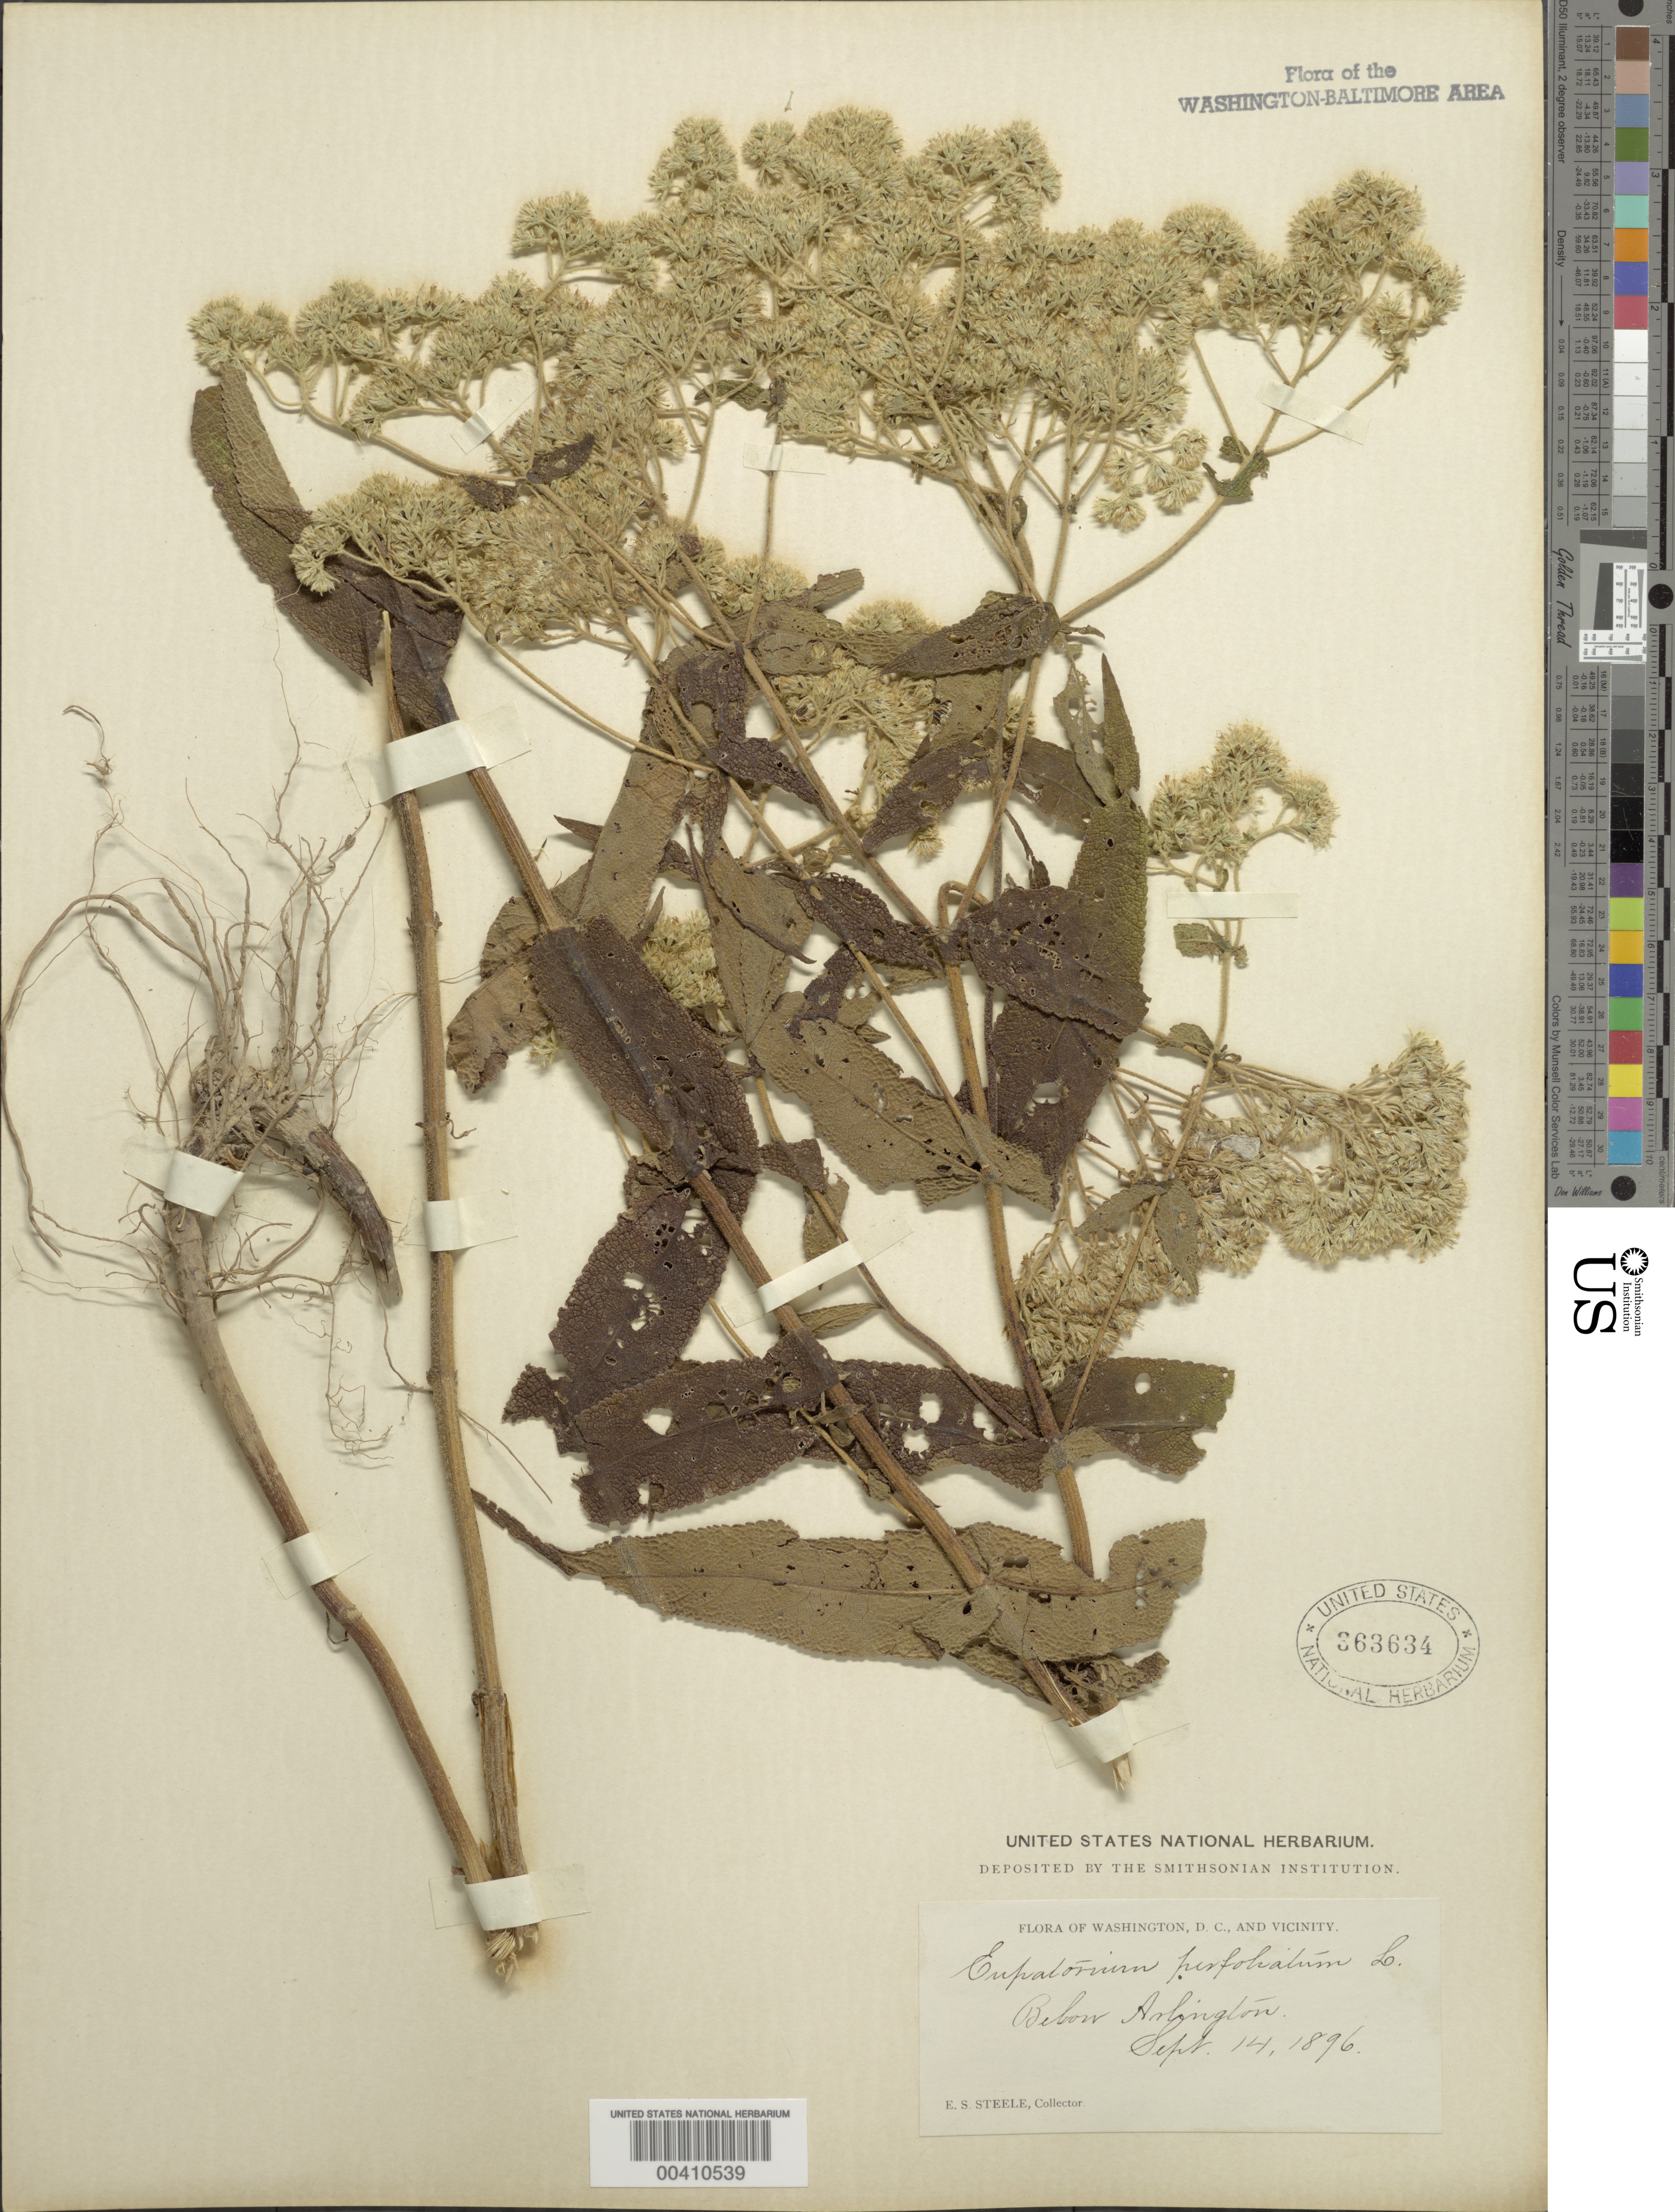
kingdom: Plantae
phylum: Tracheophyta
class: Magnoliopsida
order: Asterales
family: Asteraceae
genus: Eupatorium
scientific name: Eupatorium perfoliatum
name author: L.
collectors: E. Steele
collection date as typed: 14 Sep 1896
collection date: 1896-09-14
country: United States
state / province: Virginia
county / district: Arlington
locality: Below Arlington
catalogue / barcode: US 363634